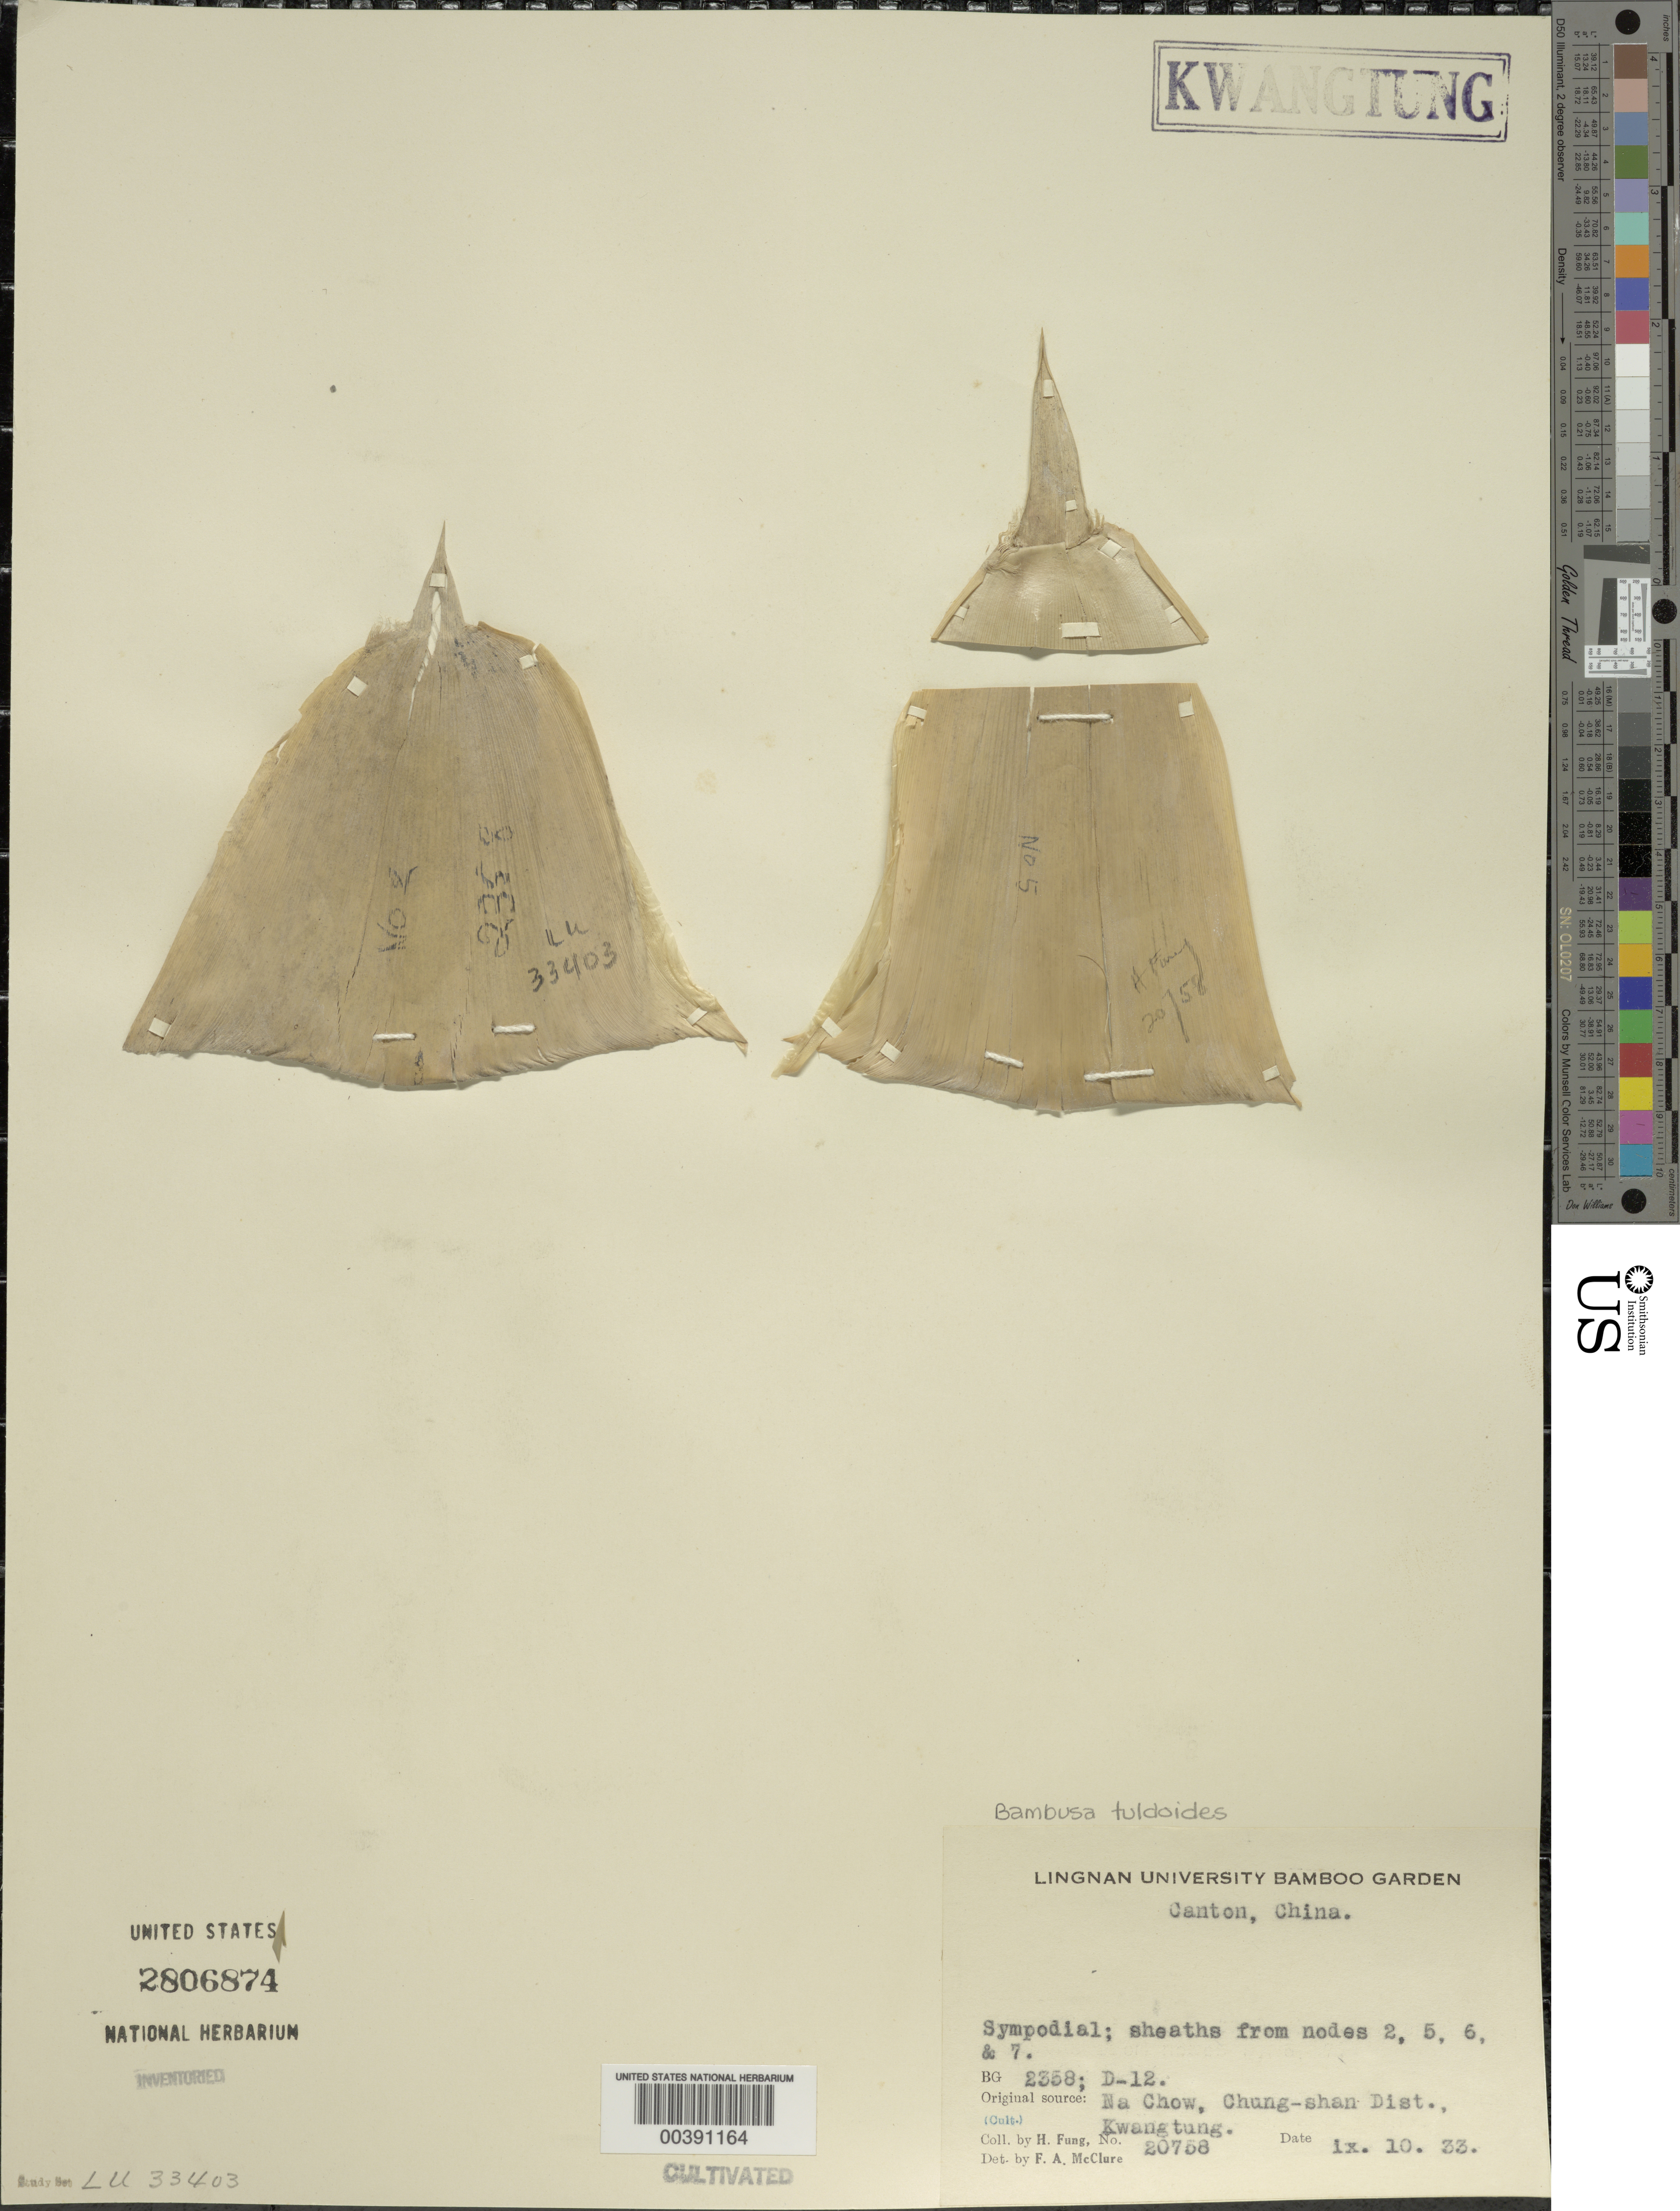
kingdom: Plantae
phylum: Tracheophyta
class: Liliopsida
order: Poales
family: Poaceae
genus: Bambusa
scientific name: Bambusa tuldoides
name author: Munro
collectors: H. L. Fung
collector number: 20758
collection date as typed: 10 Sep 1933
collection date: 1933-09-10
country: China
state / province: Guangdong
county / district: Guangzhou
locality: Lingnan univ. bg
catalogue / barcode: US 2806874